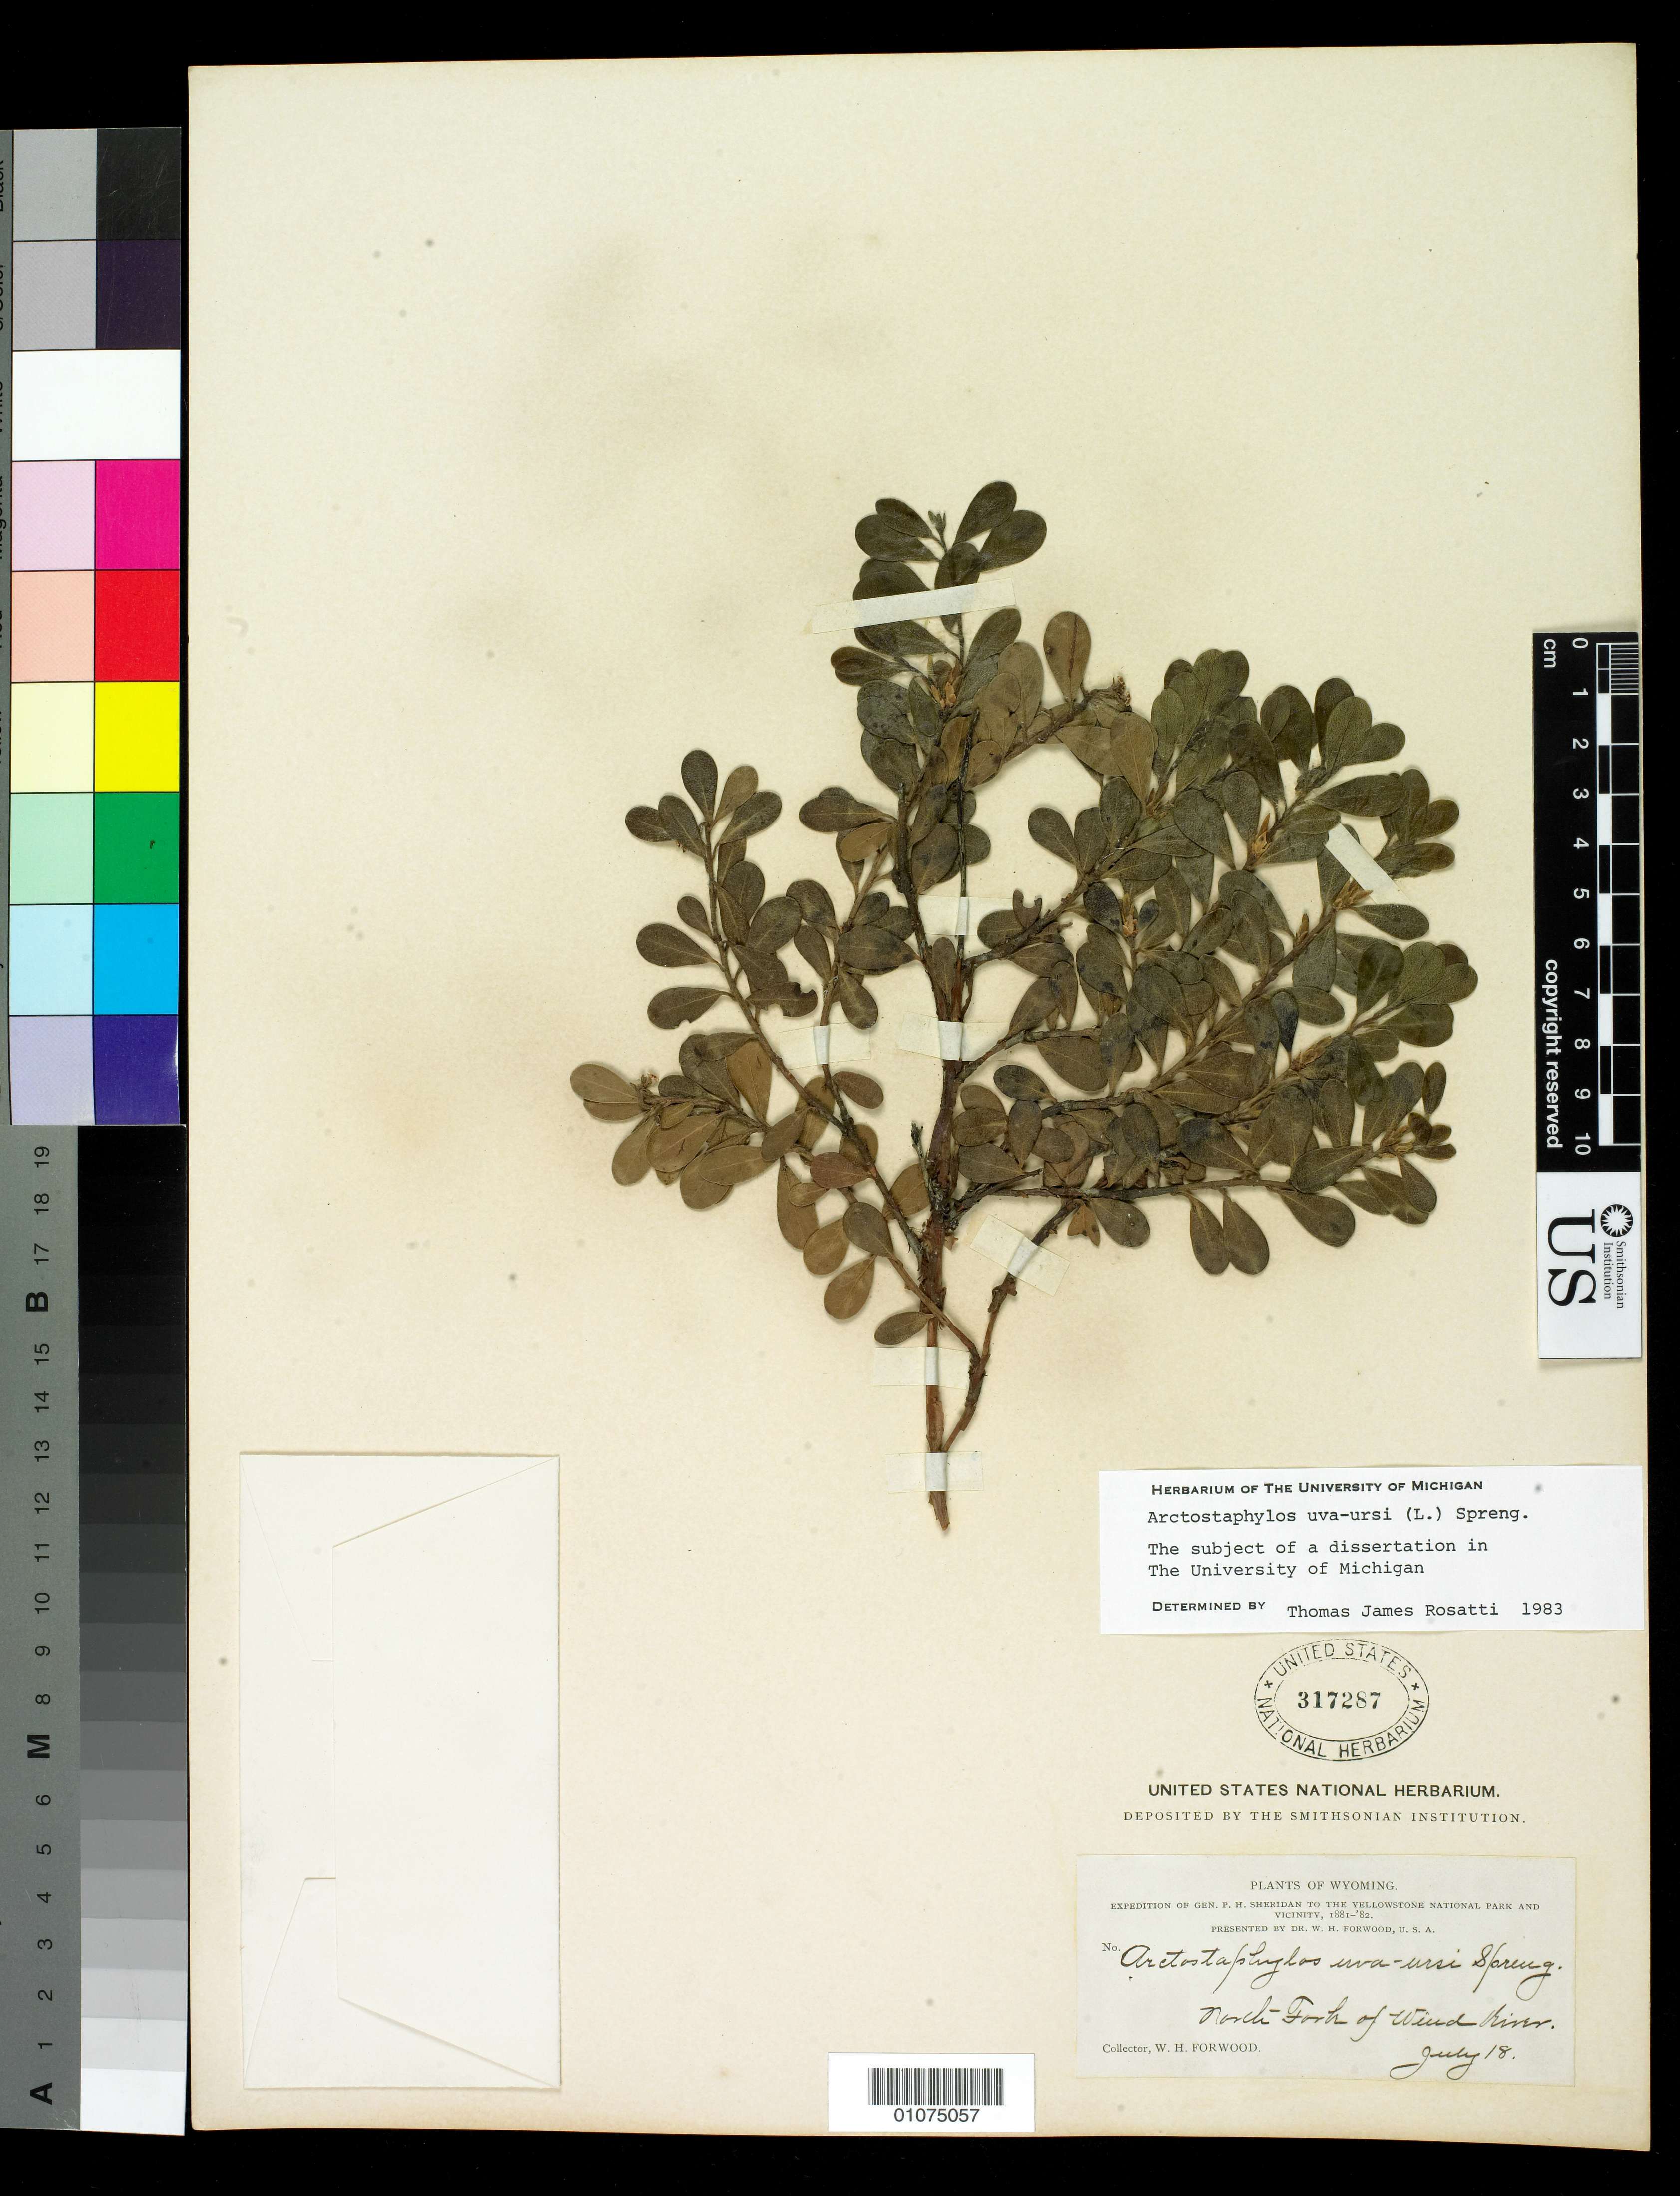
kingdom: Plantae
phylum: Tracheophyta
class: Magnoliopsida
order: Ericales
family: Ericaceae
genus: Arctostaphylos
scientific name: Arctostaphylos uva-ursi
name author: (L.) Spreng.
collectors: W. Forwood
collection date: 1881-07-18 or 1882-07-18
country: United States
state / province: Wyoming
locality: North Fork of Wind River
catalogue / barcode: US 317287